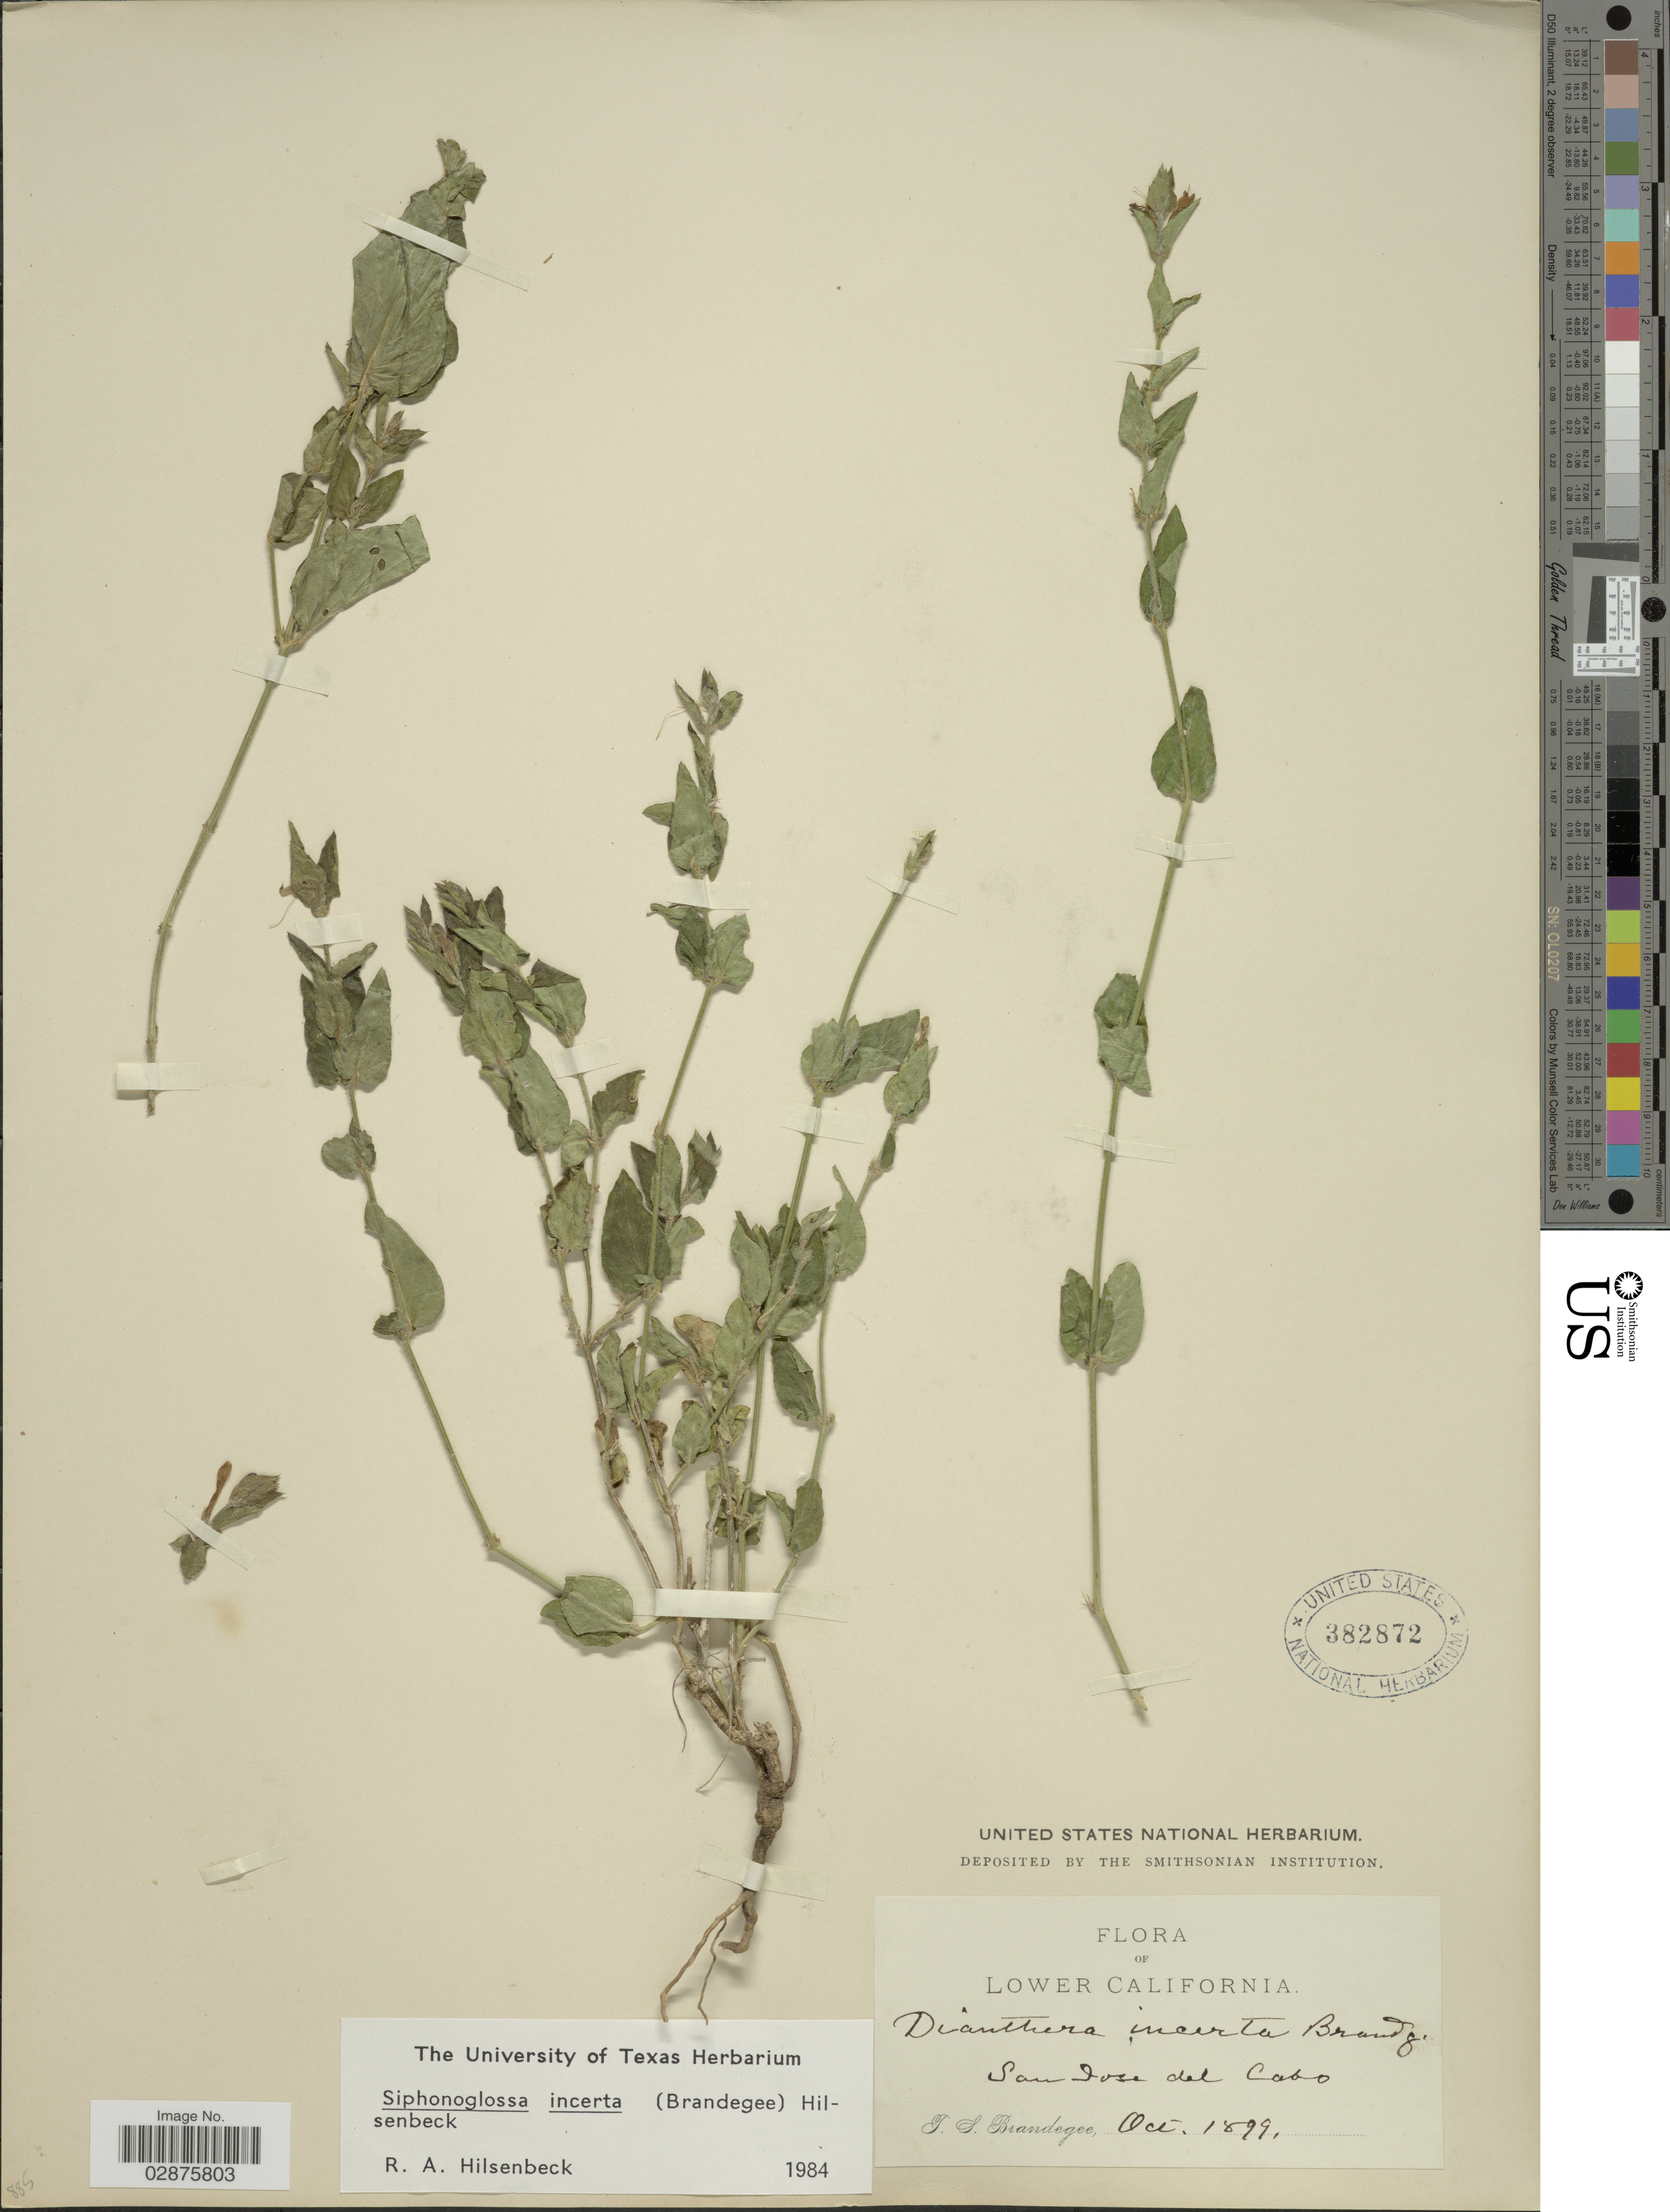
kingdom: Plantae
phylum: Tracheophyta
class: Magnoliopsida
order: Lamiales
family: Acanthaceae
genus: Justicia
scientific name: Justicia austrocapensis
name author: T.F. Daniel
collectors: J. S. Brandegee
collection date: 1899-11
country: Mexico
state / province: Baja California Sur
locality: Lower California, San Jose del Cabo.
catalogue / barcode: US 382872